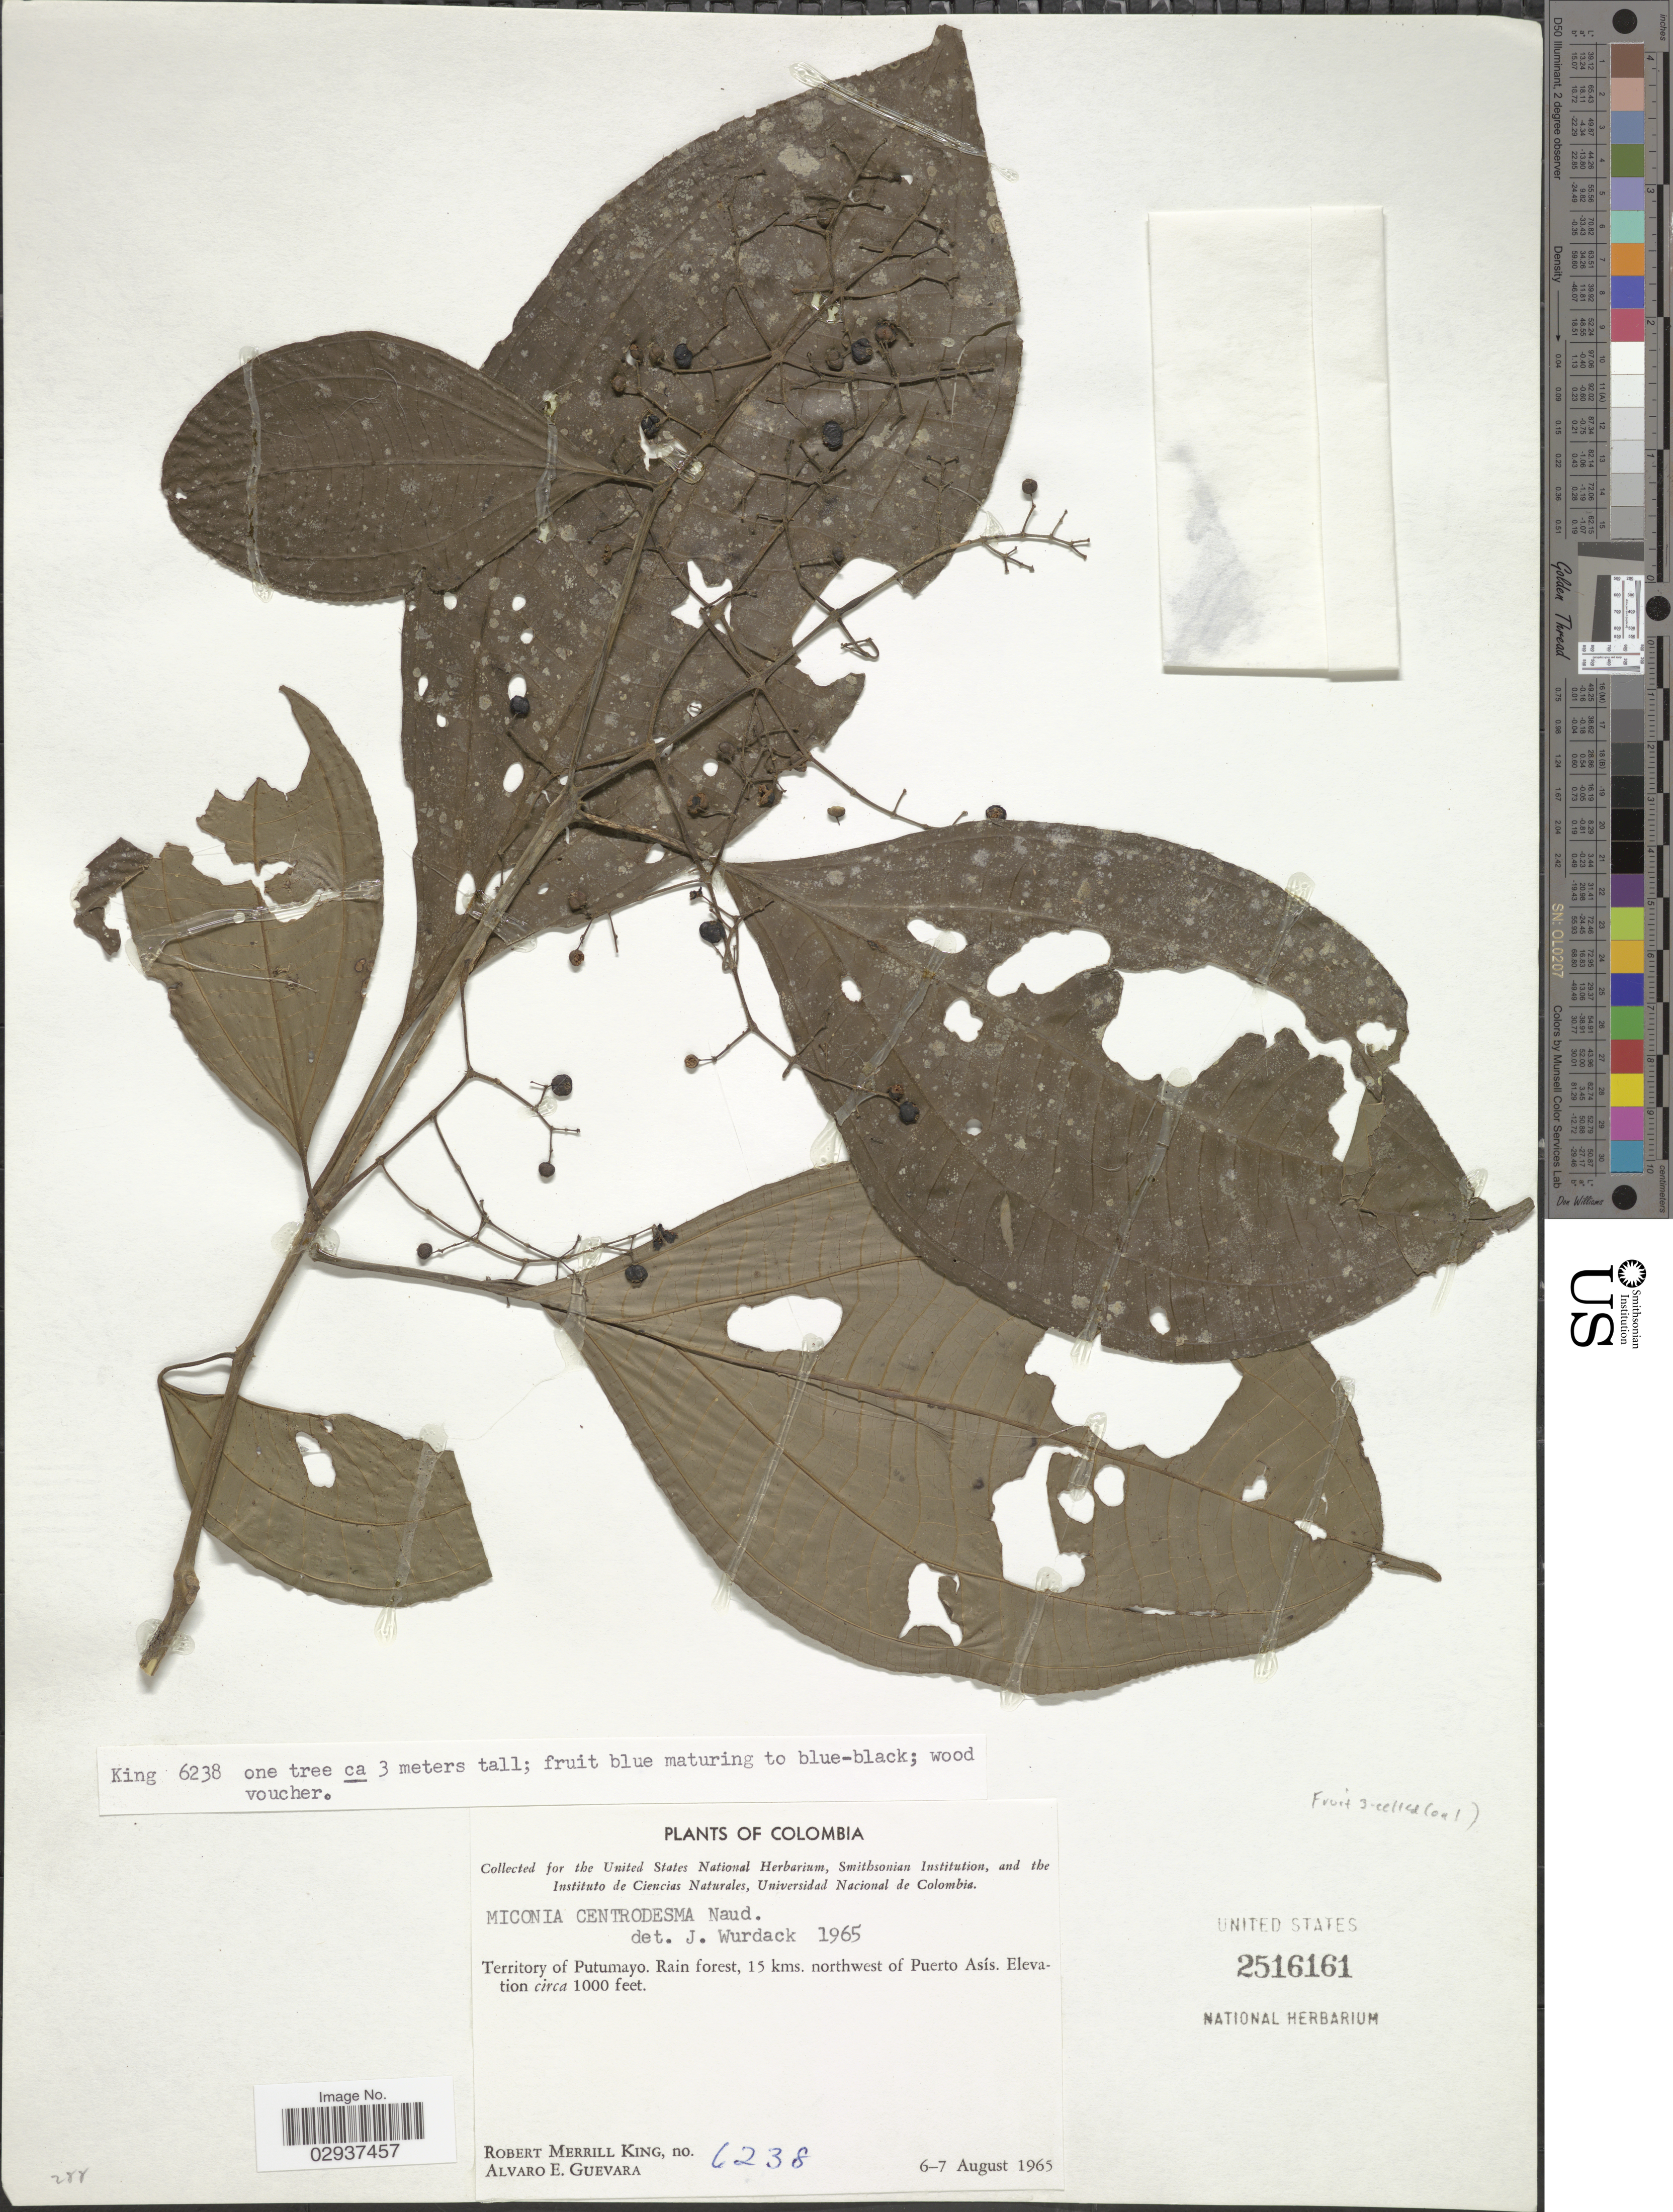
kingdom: Plantae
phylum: Tracheophyta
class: Magnoliopsida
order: Myrtales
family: Melastomataceae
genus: Miconia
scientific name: Miconia centrodesma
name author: Naudin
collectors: R. M. King & A. E. Guevara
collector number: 6238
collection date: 1965-08-06/1965-08-07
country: Colombia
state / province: Putumayo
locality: Territory of Putumayo. Rain forest, 15 kms. northwest of Puerto Asís.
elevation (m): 305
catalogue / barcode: US 2516161